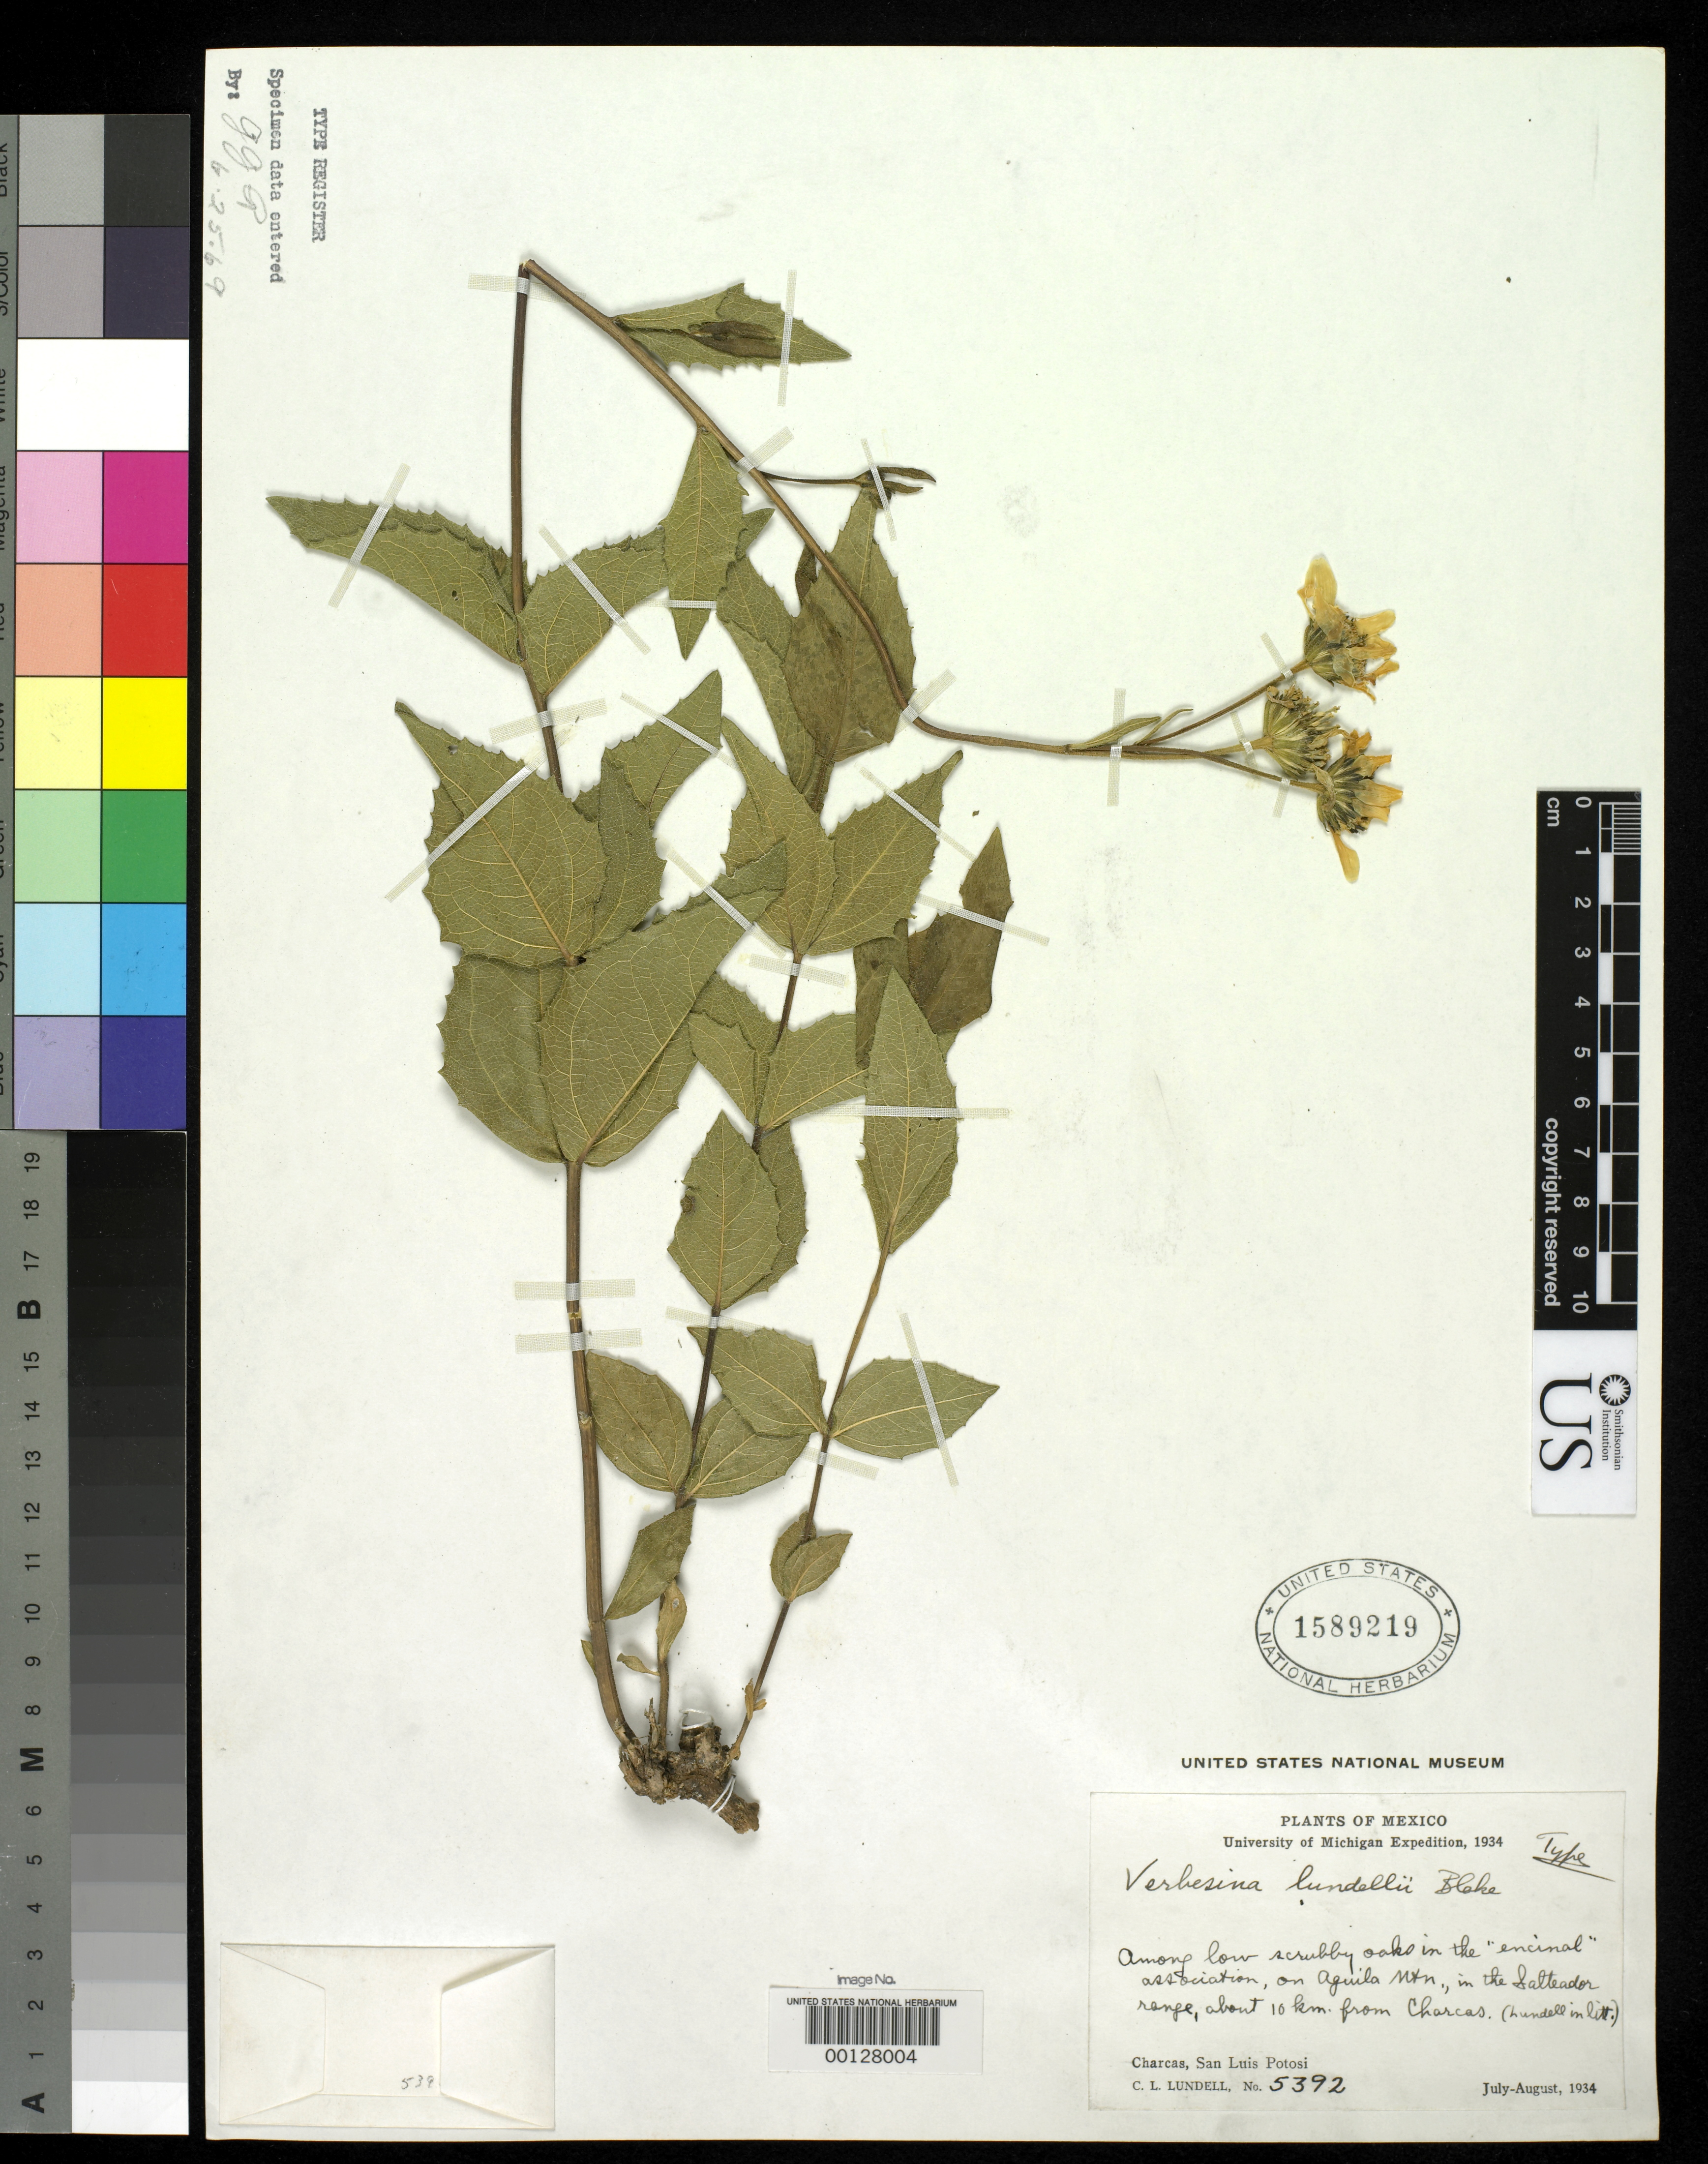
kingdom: Plantae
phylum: Tracheophyta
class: Magnoliopsida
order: Asterales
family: Asteraceae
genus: Verbesina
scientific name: Verbesina lundellii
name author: S.F. Blake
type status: Holotype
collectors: C. L. Lundell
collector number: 5392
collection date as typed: Jul 1934 to -- Aug 1934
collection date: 1934-07/1934-08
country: Mexico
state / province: San Luis Potosi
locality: Charcas.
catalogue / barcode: US 1589219